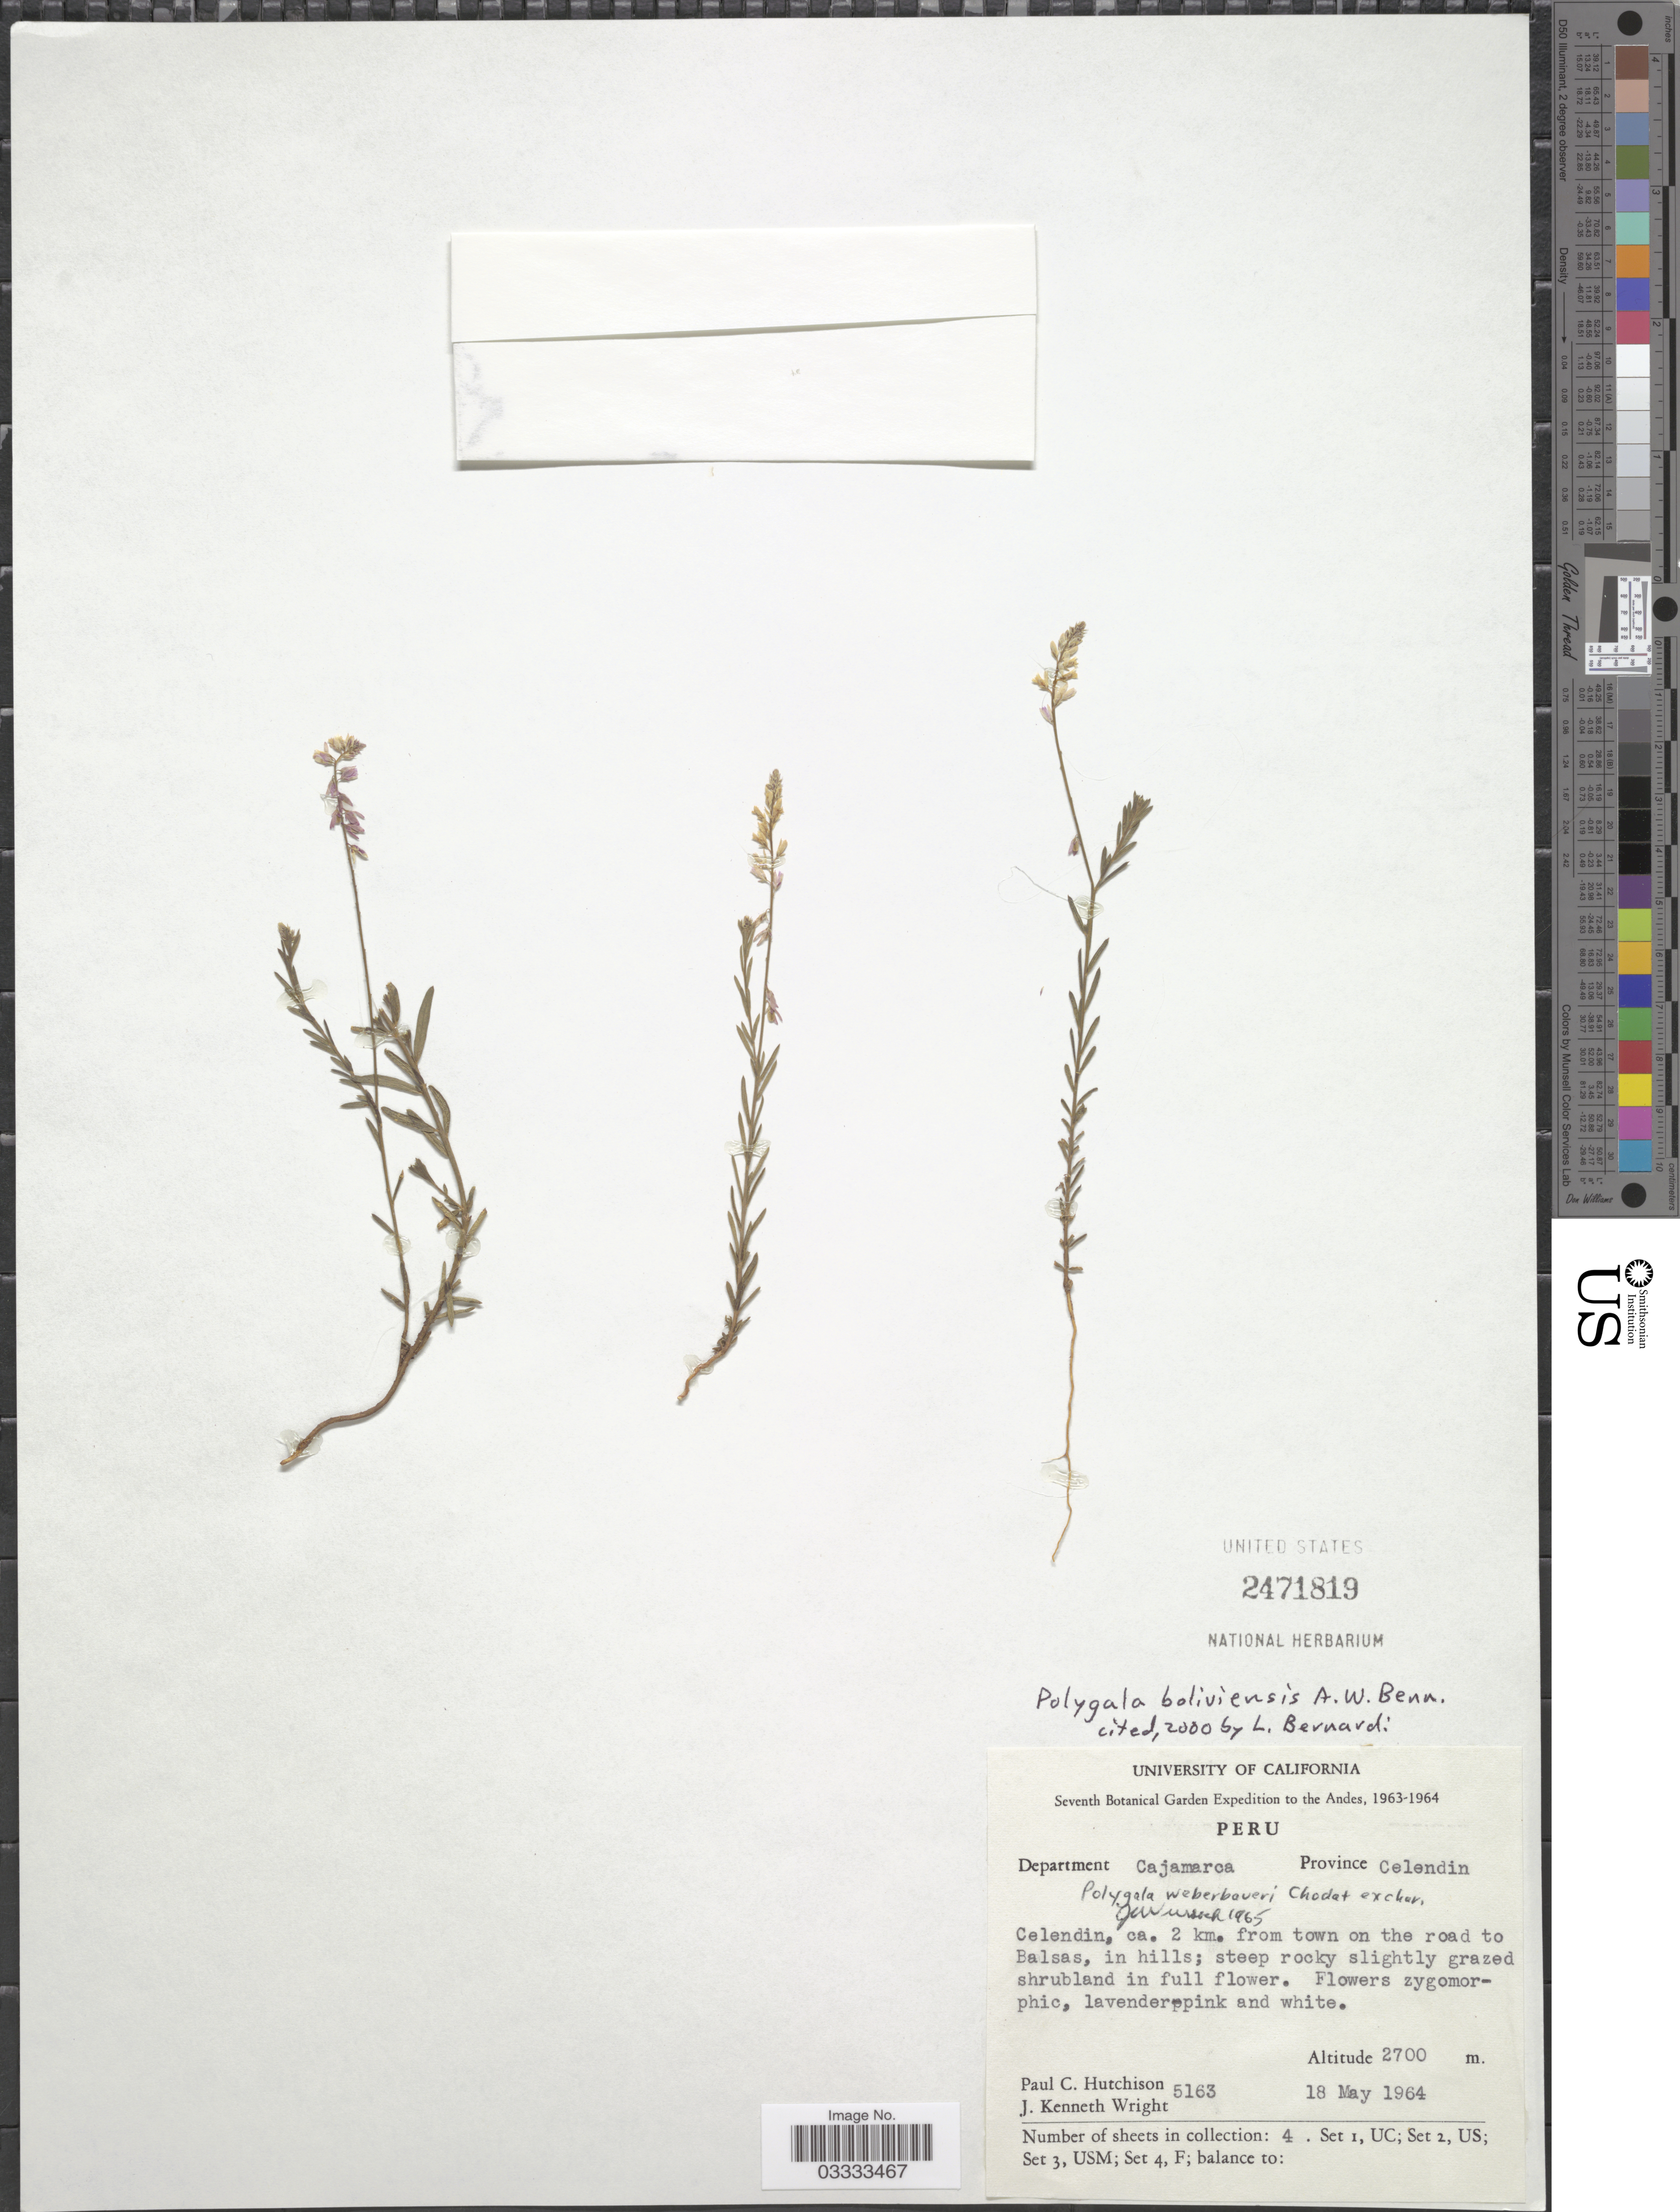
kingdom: Plantae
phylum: Tracheophyta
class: Magnoliopsida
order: Fabales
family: Polygalaceae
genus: Polygala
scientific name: Polygala boliviensis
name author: A.W. Benn.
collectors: P. C. Hutchison & J. K. Wright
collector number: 5163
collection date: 1964-05-18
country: Peru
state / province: Cajamarca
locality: Andes. Department Cajamarca, Province Celendin. Celendin, ca. 2 km. from town on the road to Balsas, in hills.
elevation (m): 2700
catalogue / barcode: US 2471819